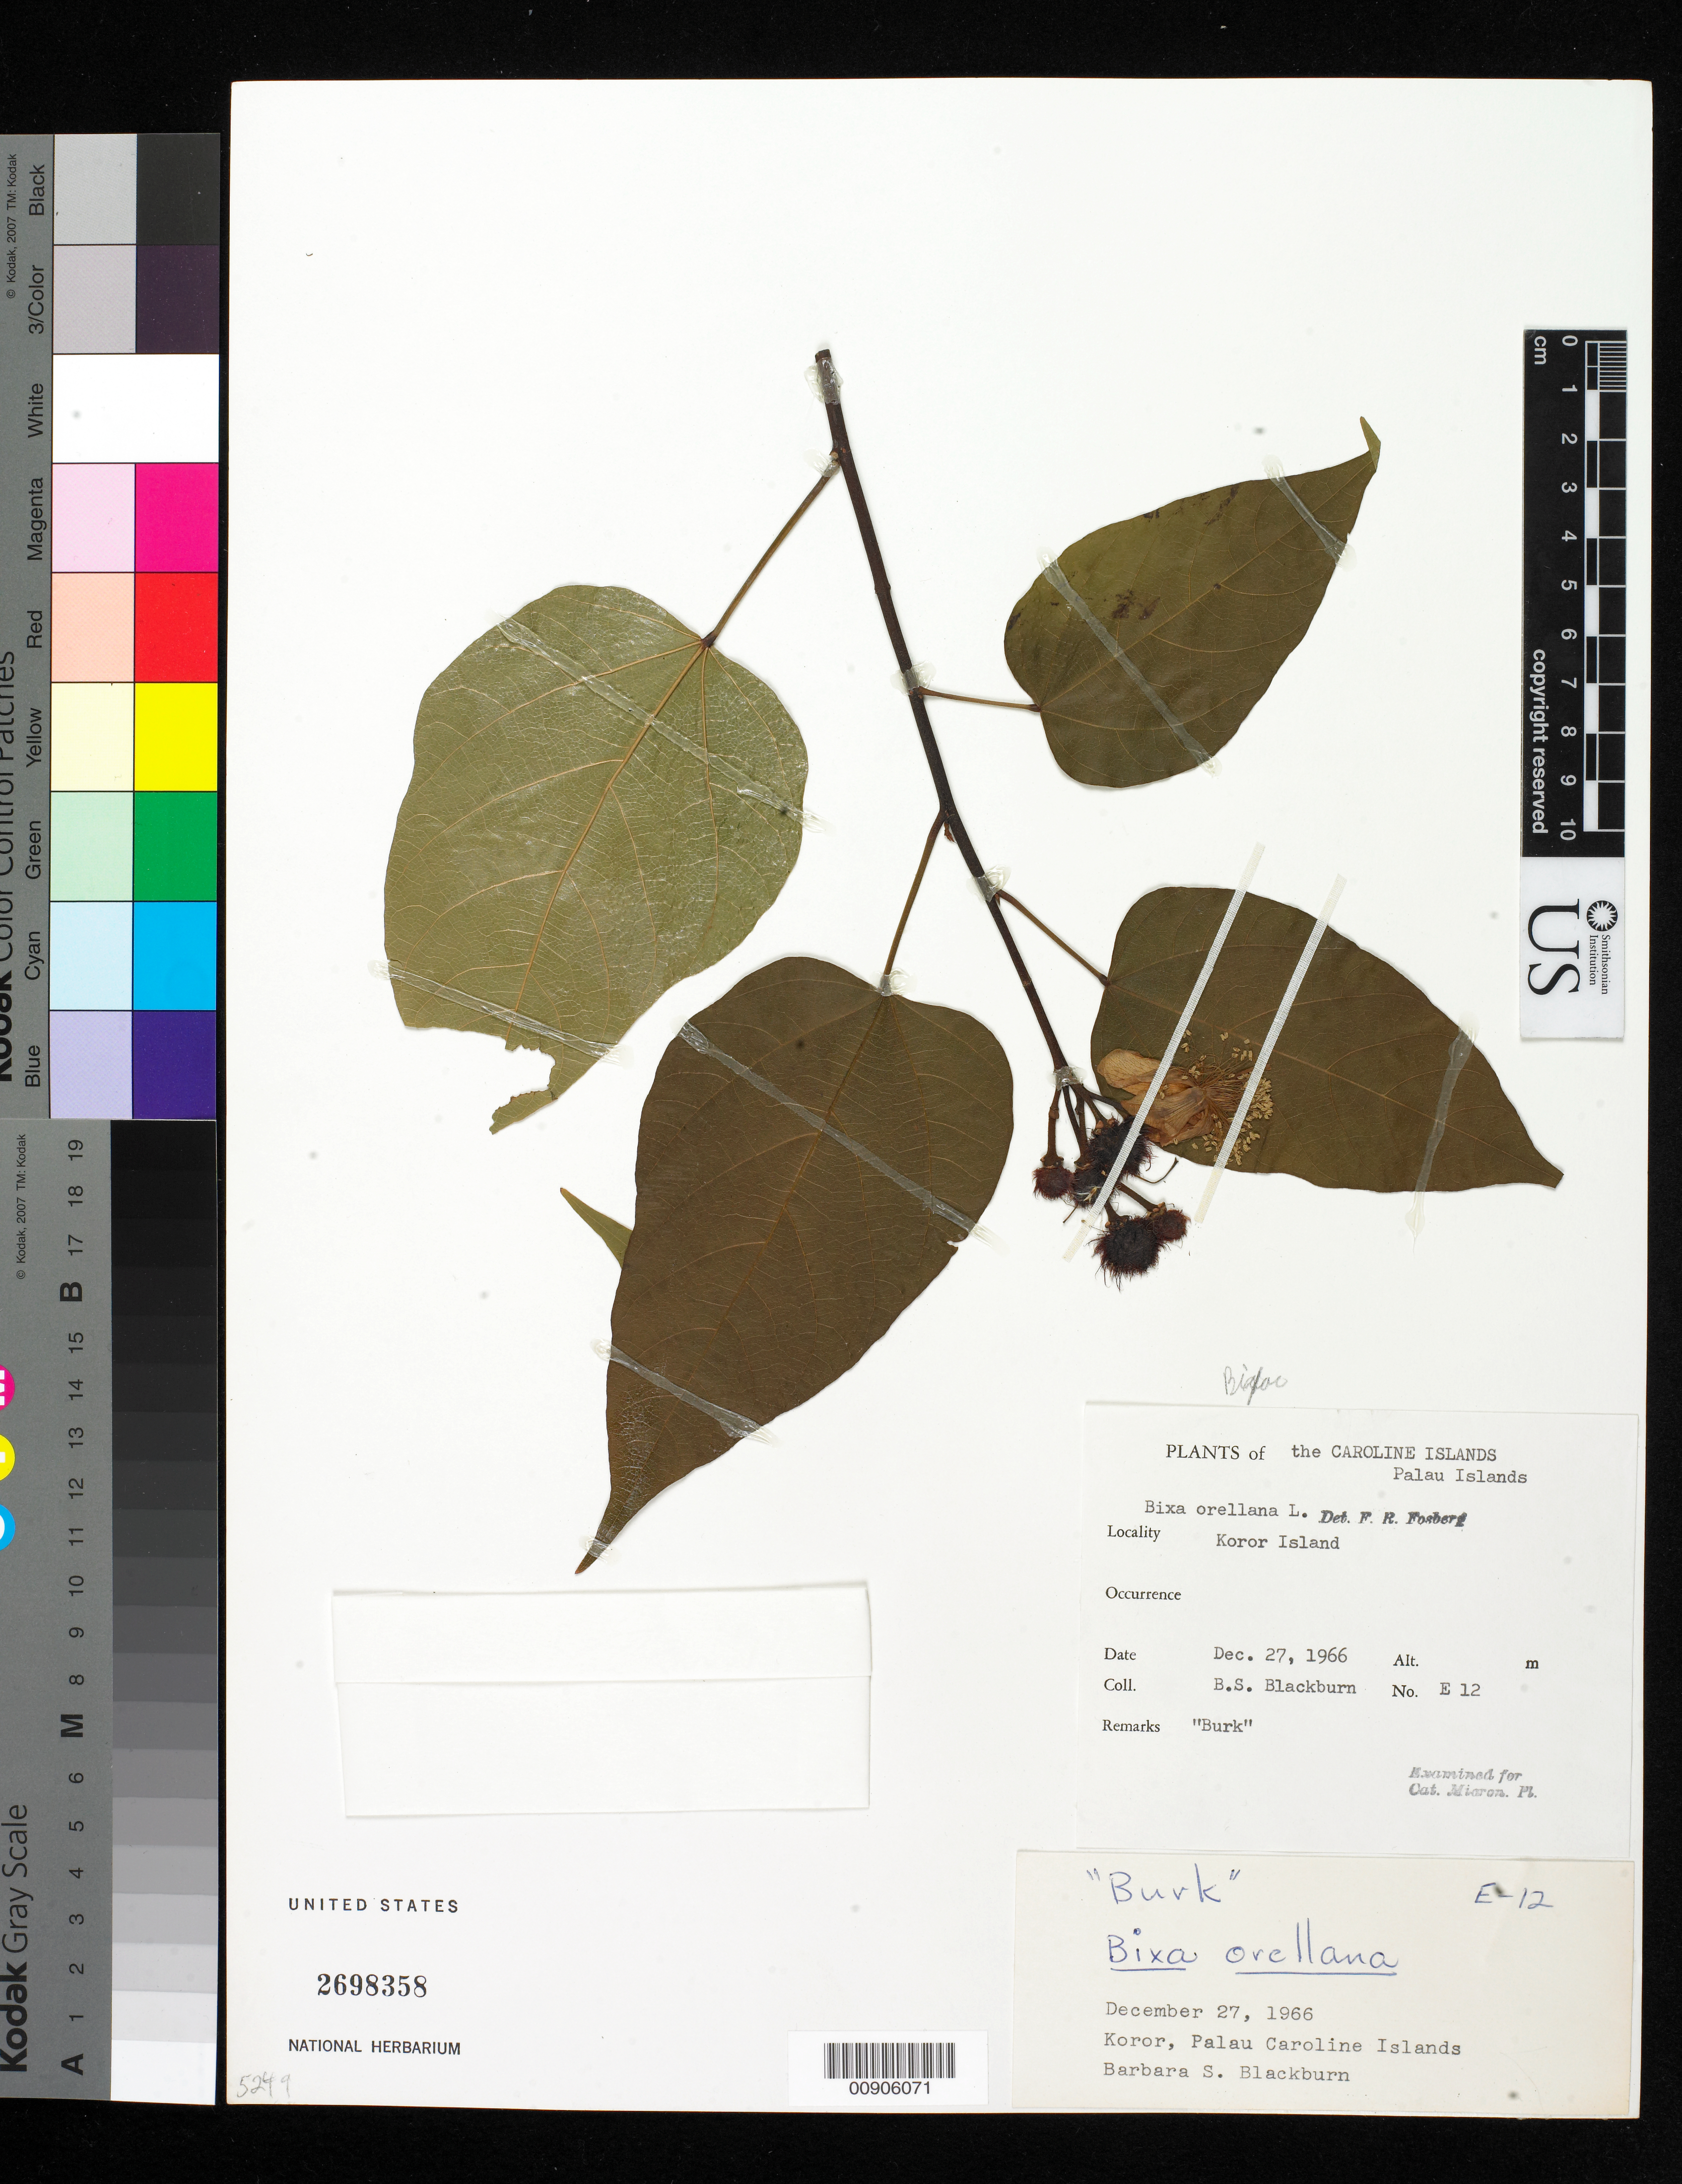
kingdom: Plantae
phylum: Tracheophyta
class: Magnoliopsida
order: Malvales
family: Bixaceae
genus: Bixa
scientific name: Bixa orellana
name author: L.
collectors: B. S. Blackburn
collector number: E 12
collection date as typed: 27 Dec 1966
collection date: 1966-12-27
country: Palau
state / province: Koror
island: Oreor (Koror)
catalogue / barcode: US 2698358